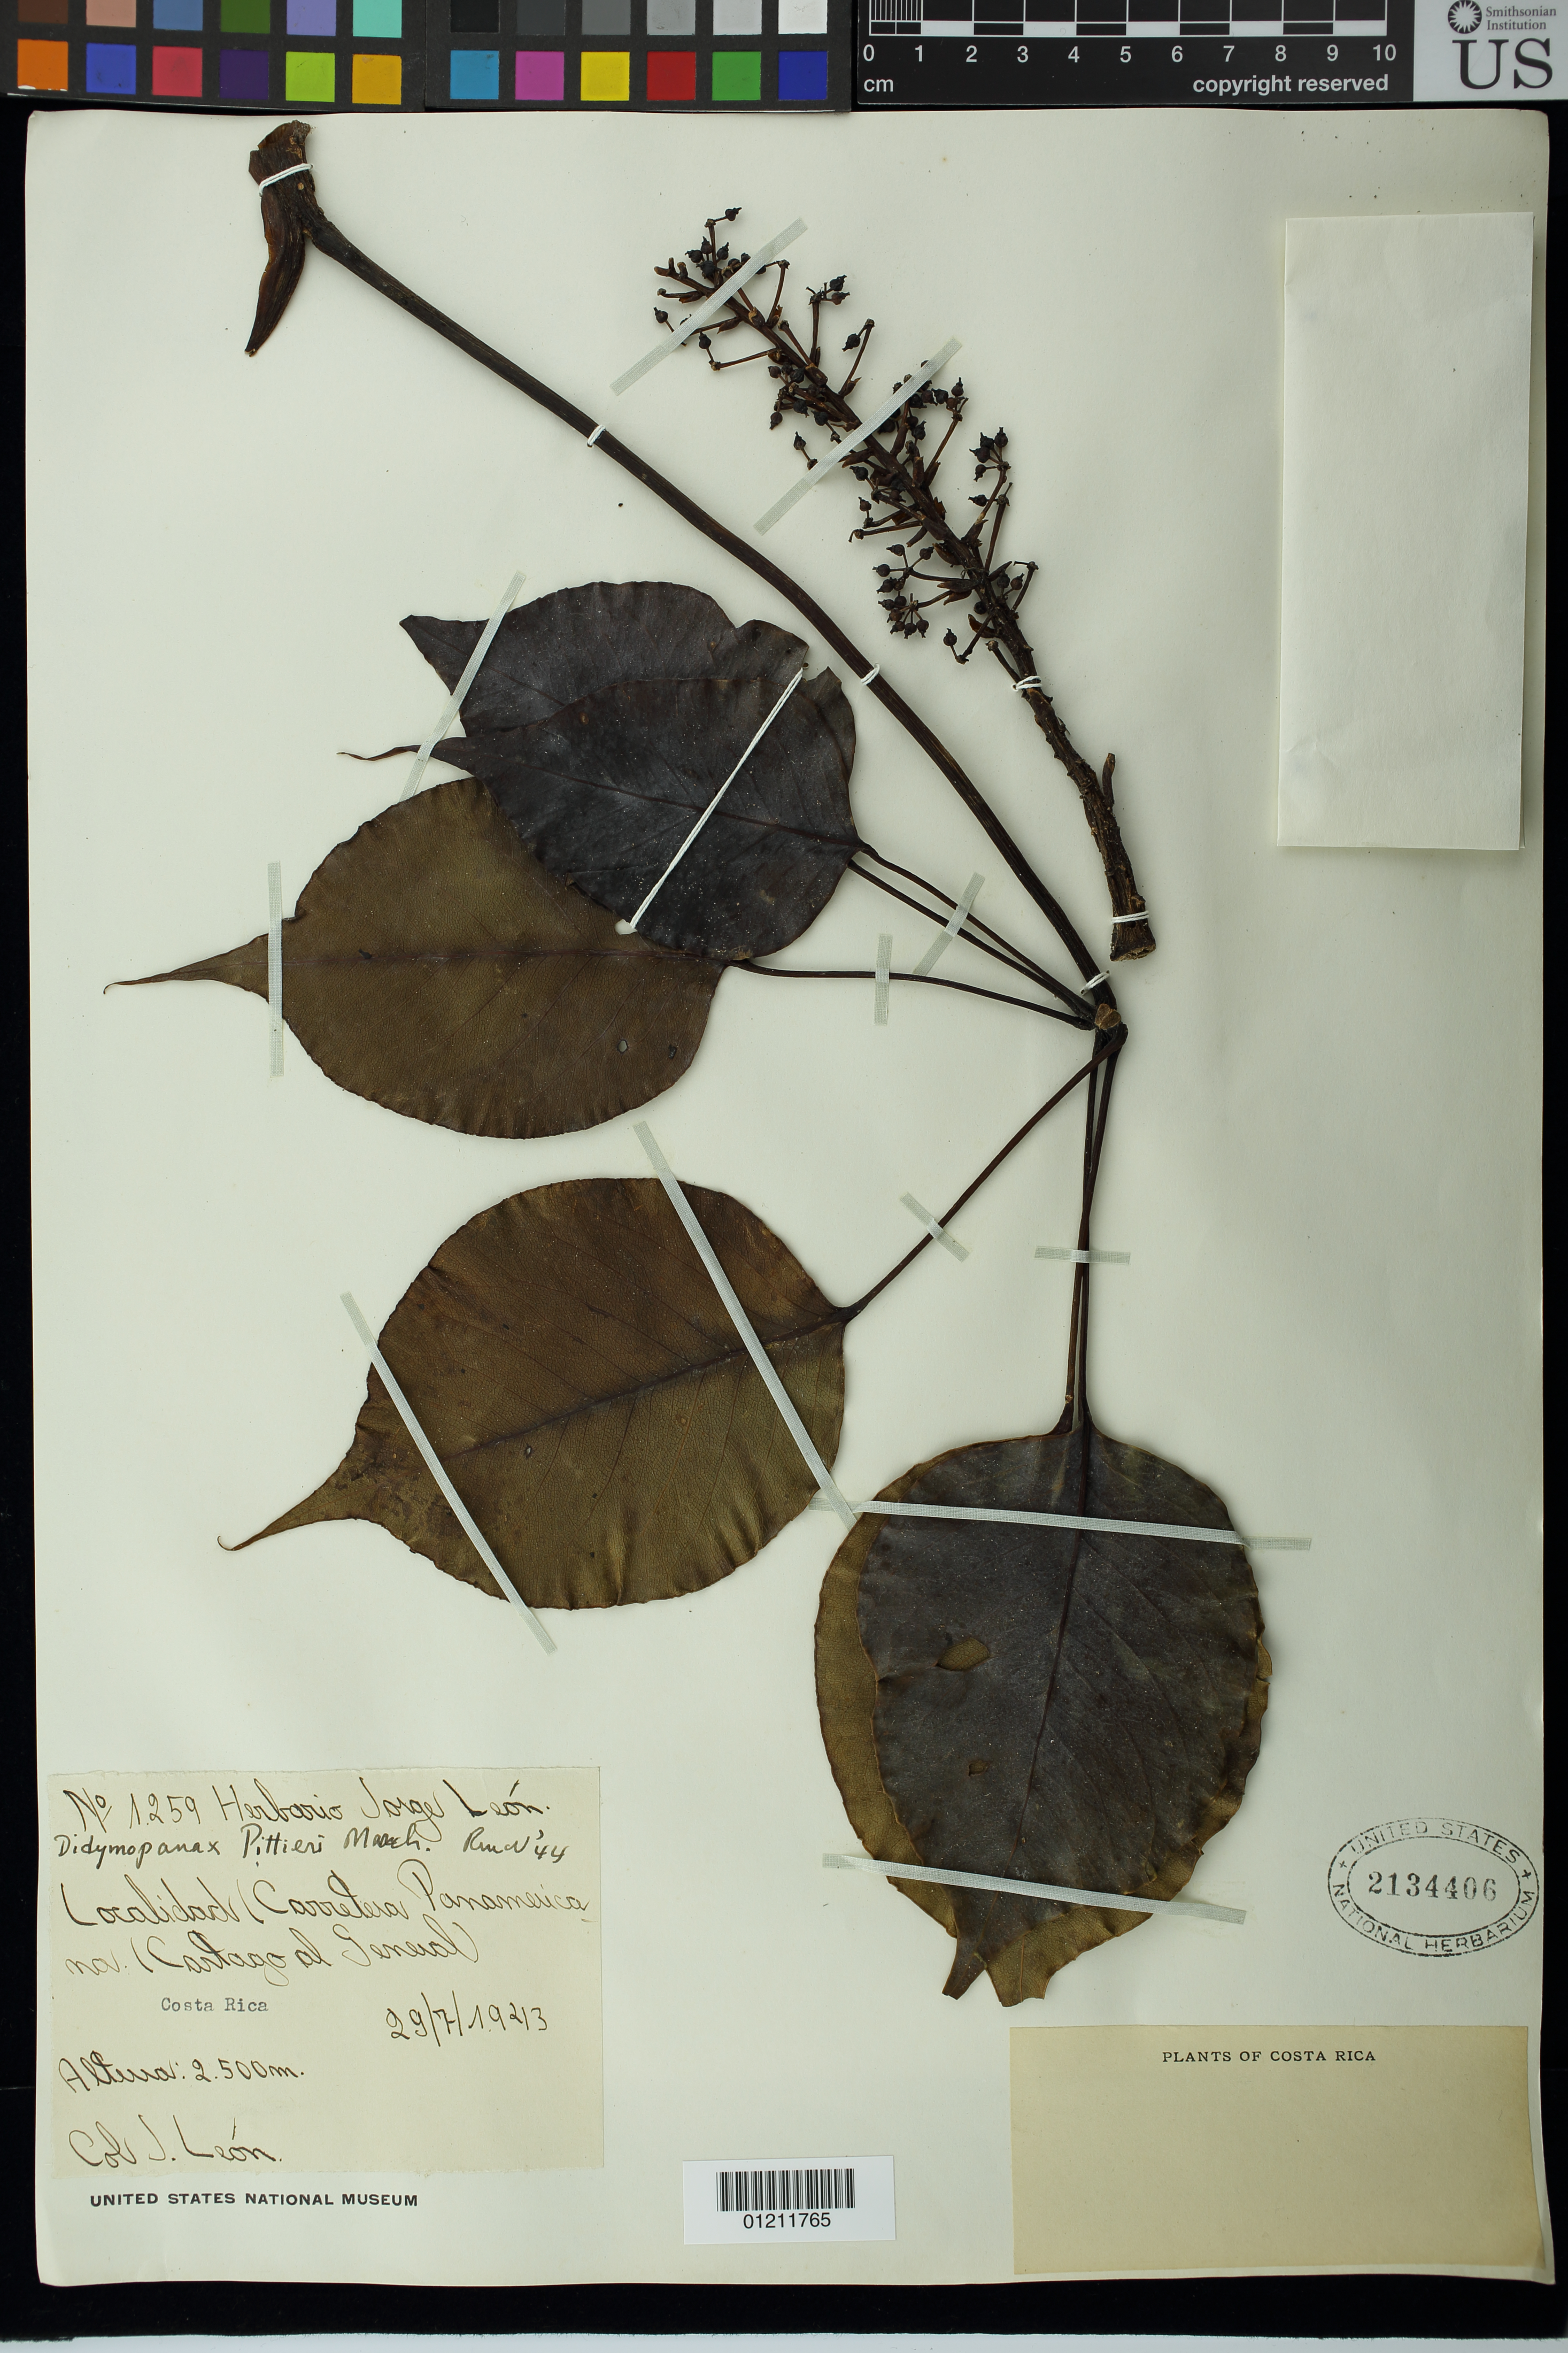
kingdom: Plantae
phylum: Tracheophyta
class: Magnoliopsida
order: Apiales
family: Araliaceae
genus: Schefflera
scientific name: Schefflera rodriguesiana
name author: Frodin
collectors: J. León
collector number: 1259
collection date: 1943-07-29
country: Costa Rica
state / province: Cartago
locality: Carretera Panamerica na. (Cartago al General)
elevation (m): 2500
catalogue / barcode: US 2134406